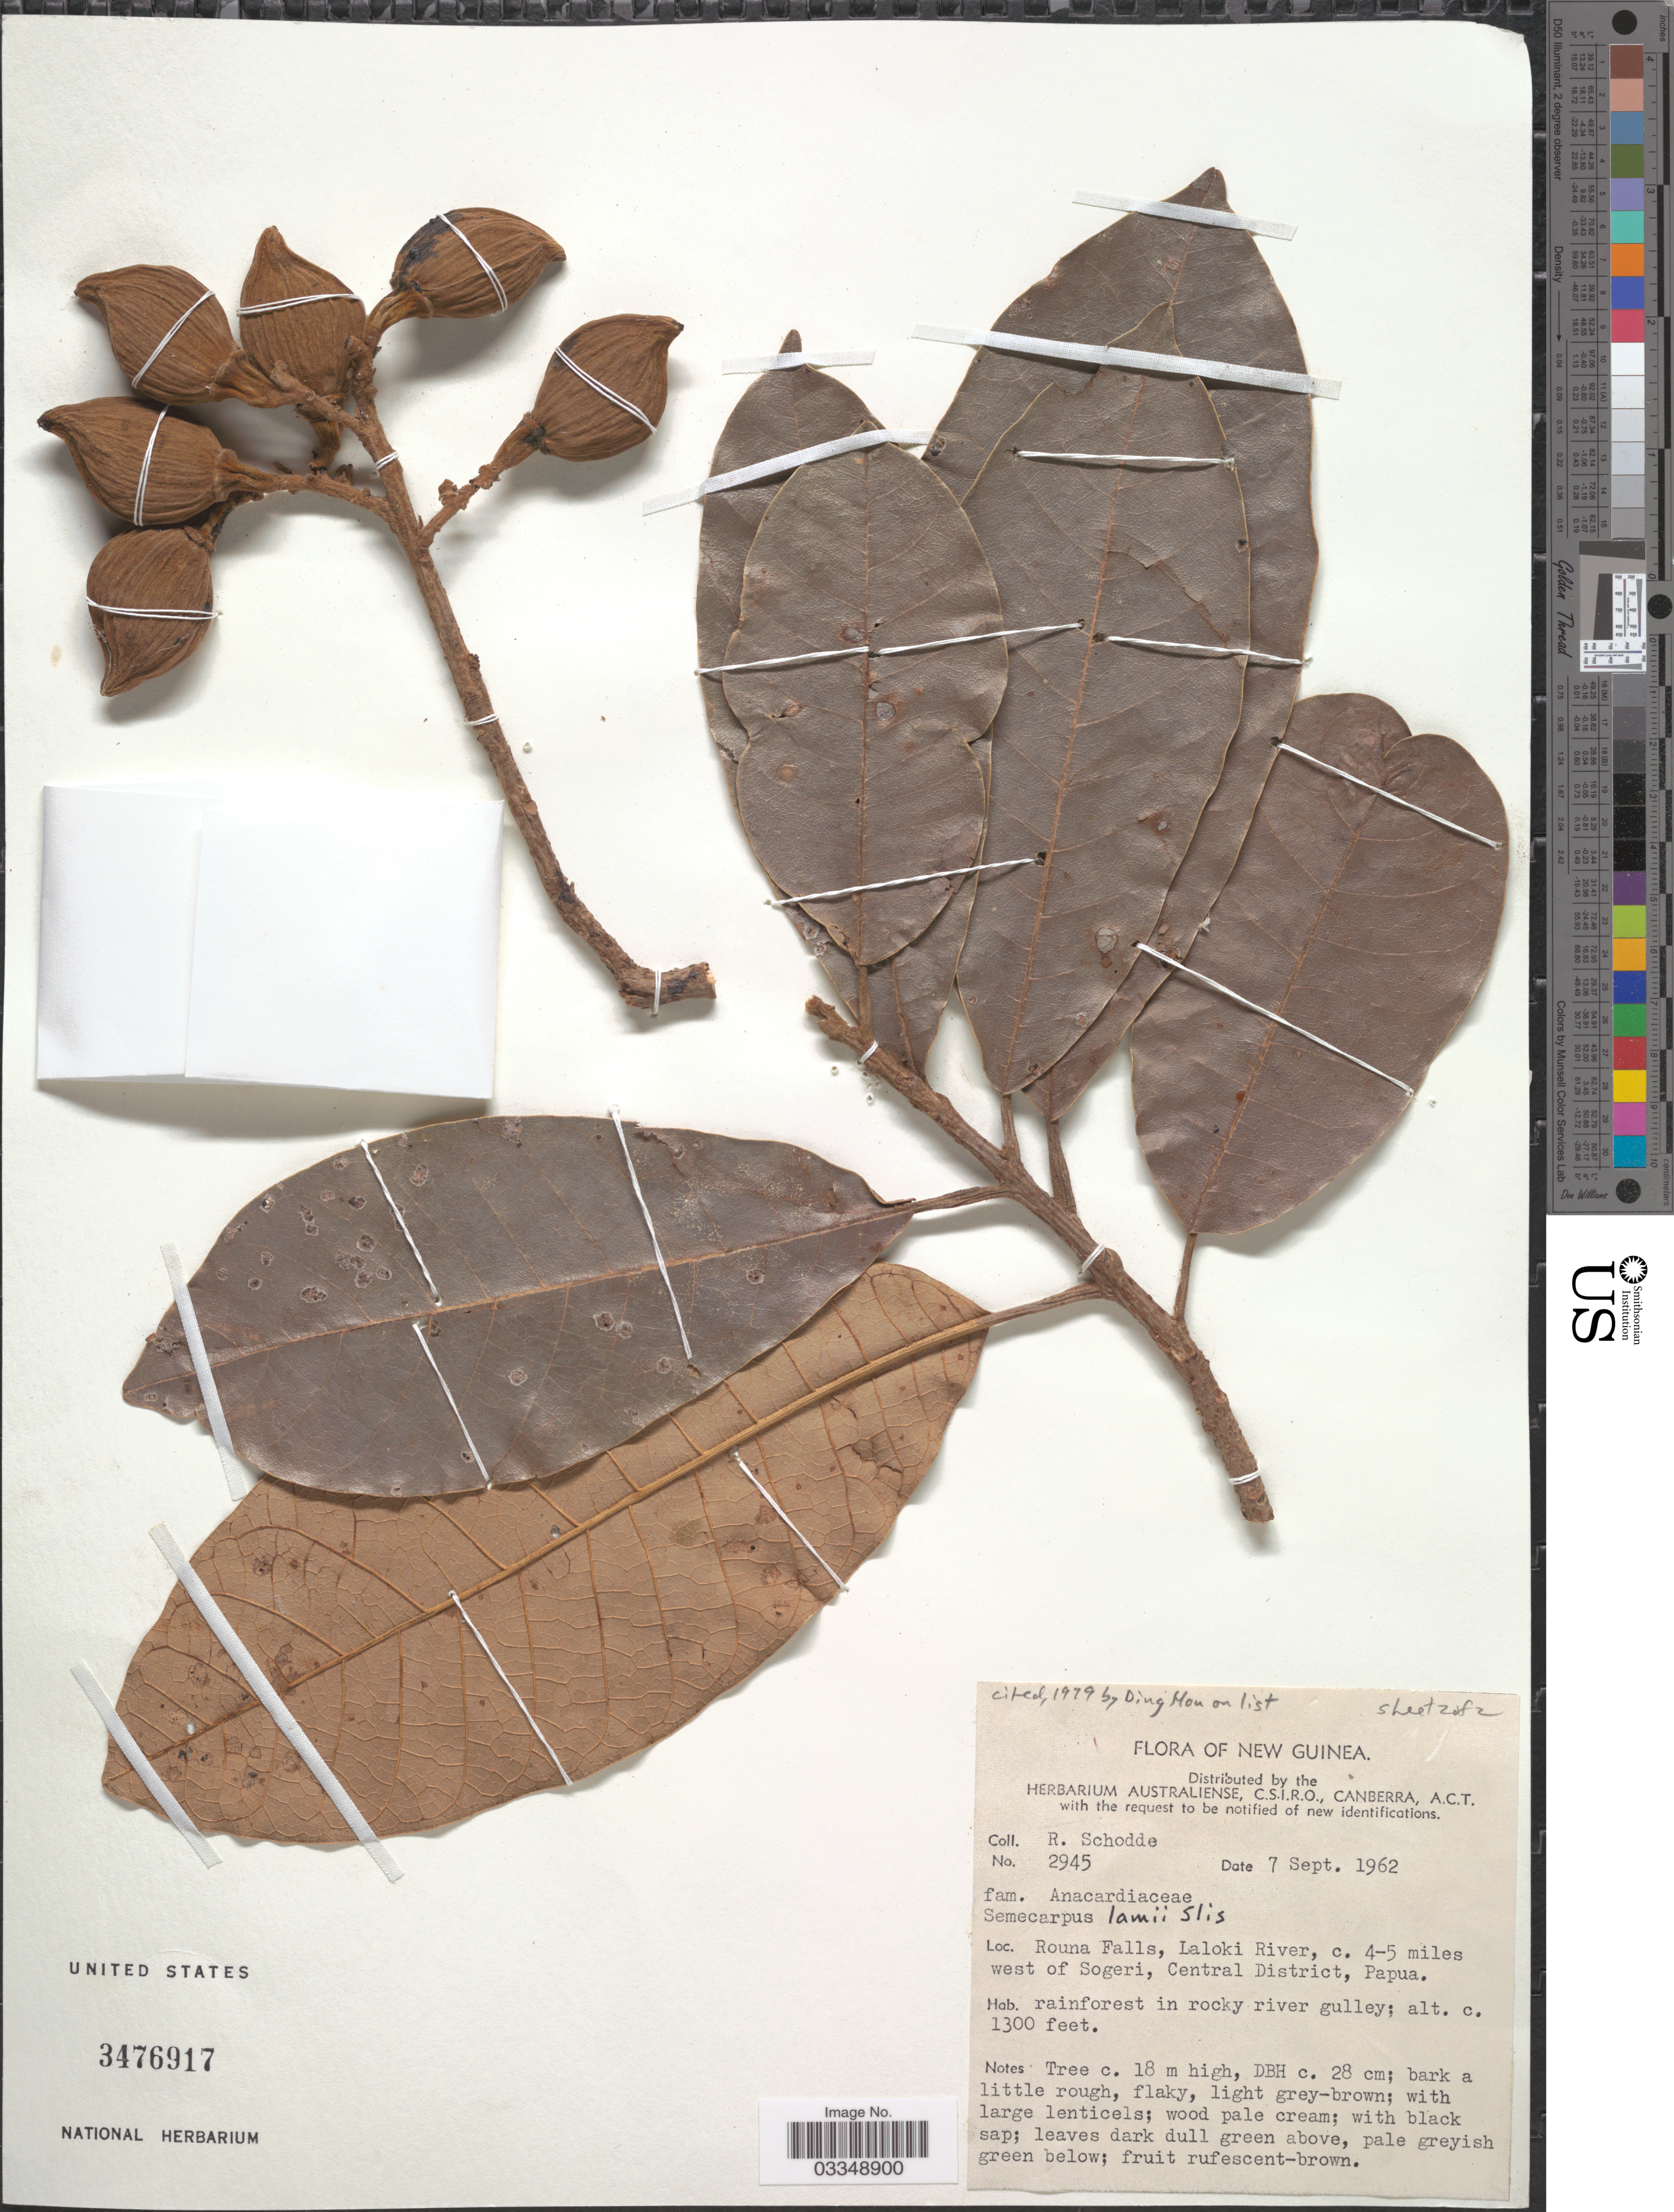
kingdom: Plantae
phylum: Tracheophyta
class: Magnoliopsida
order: Sapindales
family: Anacardiaceae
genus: Semecarpus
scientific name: Semecarpus lamii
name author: Slis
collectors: R. Schodde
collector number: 2945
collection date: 1962-09-07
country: Papua New Guinea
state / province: Central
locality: New Guinea. Rouna Falls, Laloki River, c. 4-5 miles west of Sogeri, Central District, Papua.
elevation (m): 396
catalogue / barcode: US 3476917